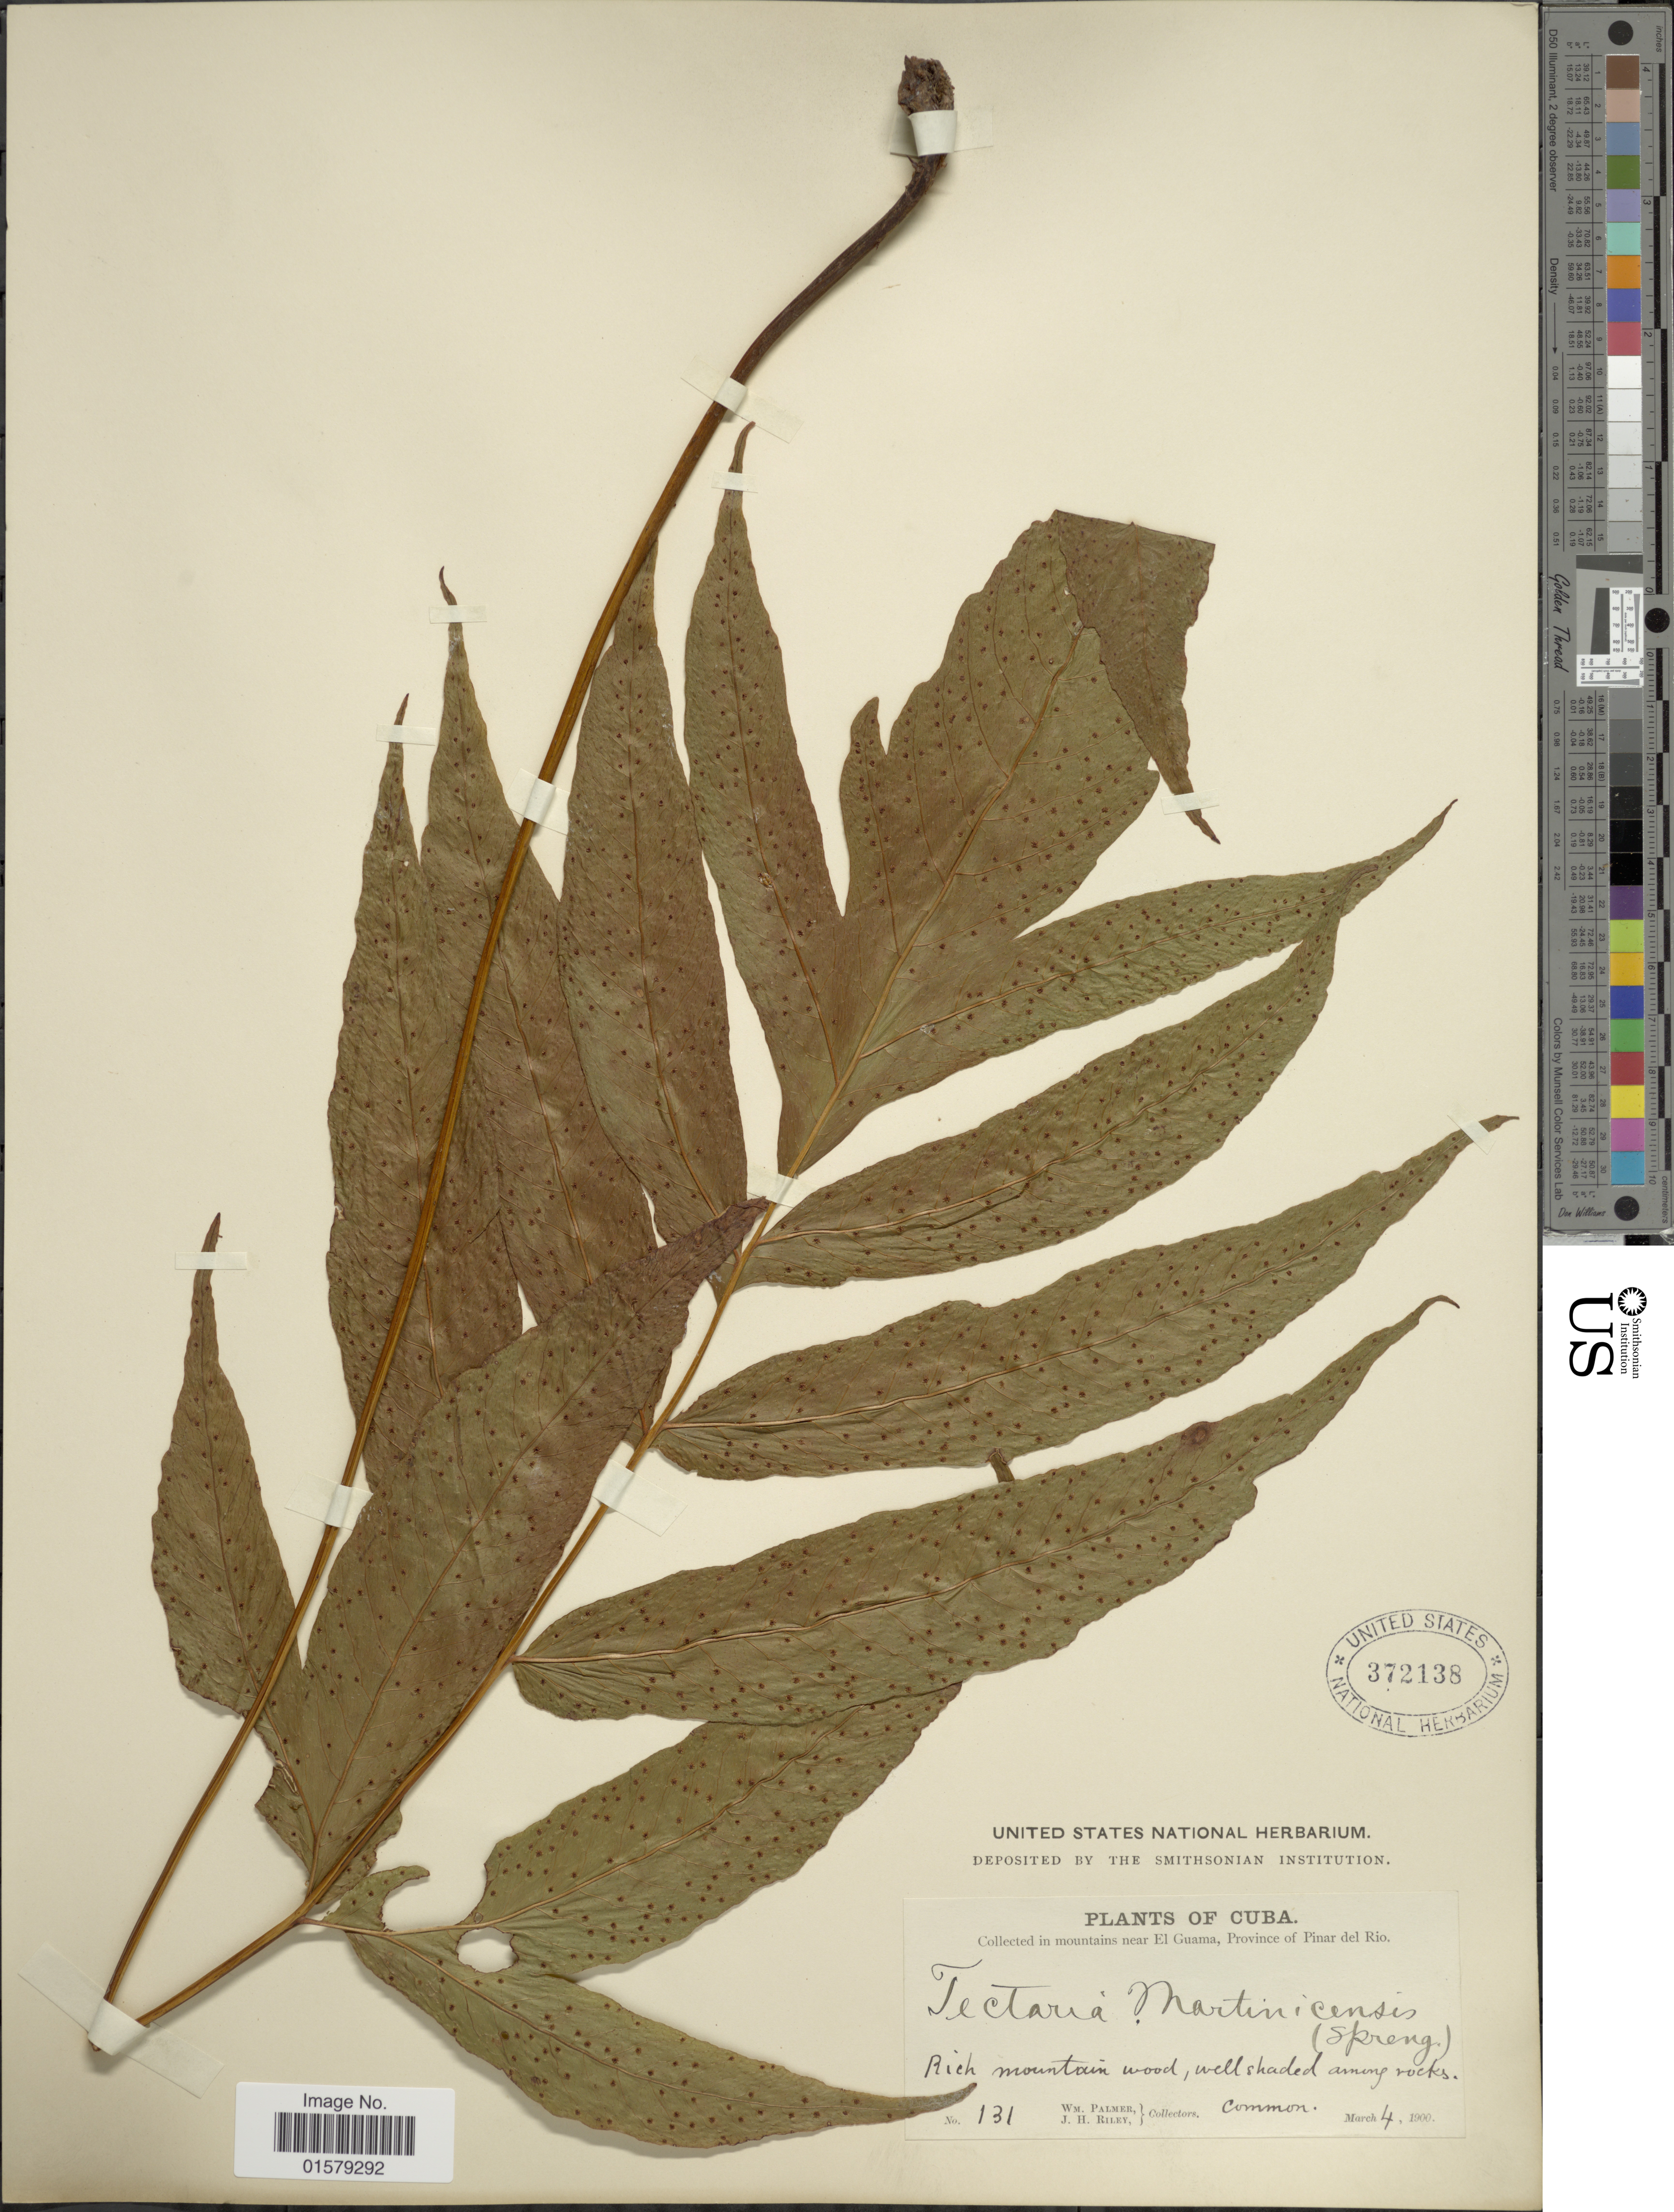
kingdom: Plantae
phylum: Tracheophyta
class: Polypodiopsida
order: Polypodiales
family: Tectariaceae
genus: Tectaria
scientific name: Tectaria incisa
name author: Cav.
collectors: W. Palmer & J. H. Riley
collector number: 131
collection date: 1900-03-04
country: Cuba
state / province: Pinar del Río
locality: In mountains near El Guama, rich mountain wood, well shaded among rocks.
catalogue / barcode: US 372138